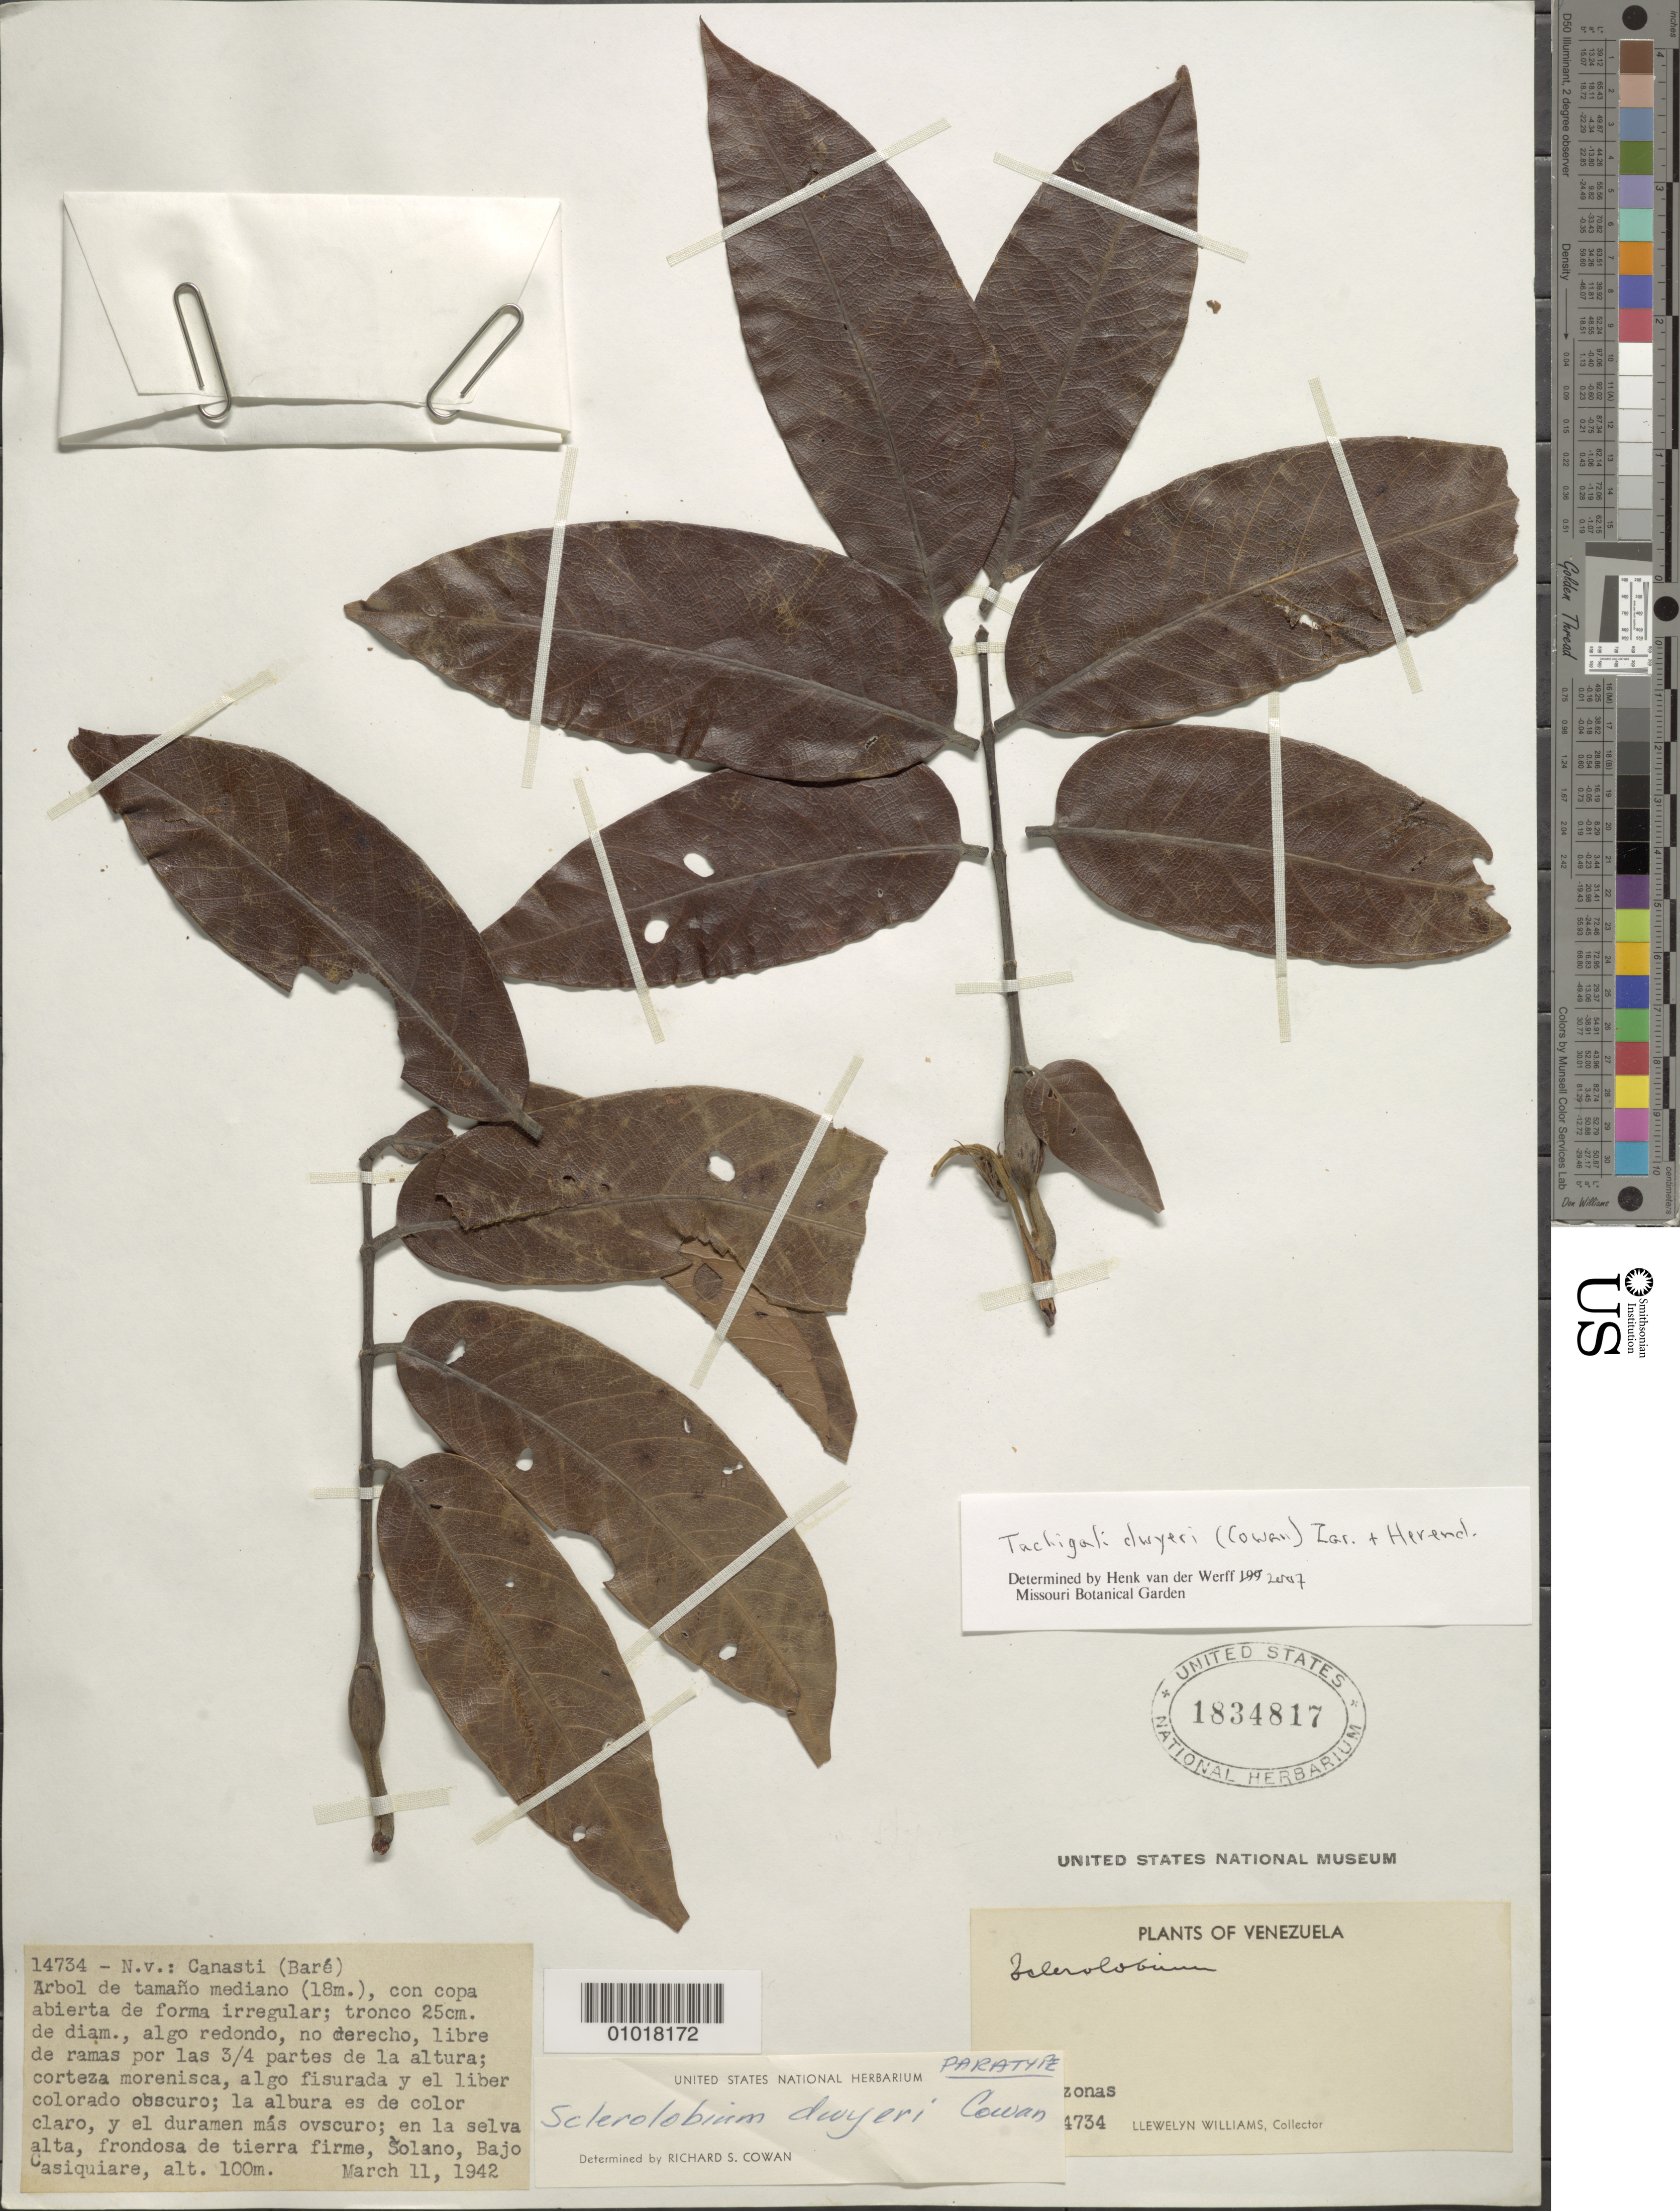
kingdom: Plantae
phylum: Tracheophyta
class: Magnoliopsida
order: Fabales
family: Fabaceae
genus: Tachigali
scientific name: Tachigali dwyeri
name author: (R.S. Cowan) Zarucchi & Herend.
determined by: van der Werff, H., (MO), Missouri Botanical Garden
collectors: Ll. Williams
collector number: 14734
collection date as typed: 11-Mar-42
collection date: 1942-03-11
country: Venezuela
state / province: Amazonas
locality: Solano, Bajo Río Casiquiare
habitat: Selva alta, fondosa de tierra firme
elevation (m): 100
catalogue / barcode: US 1834817